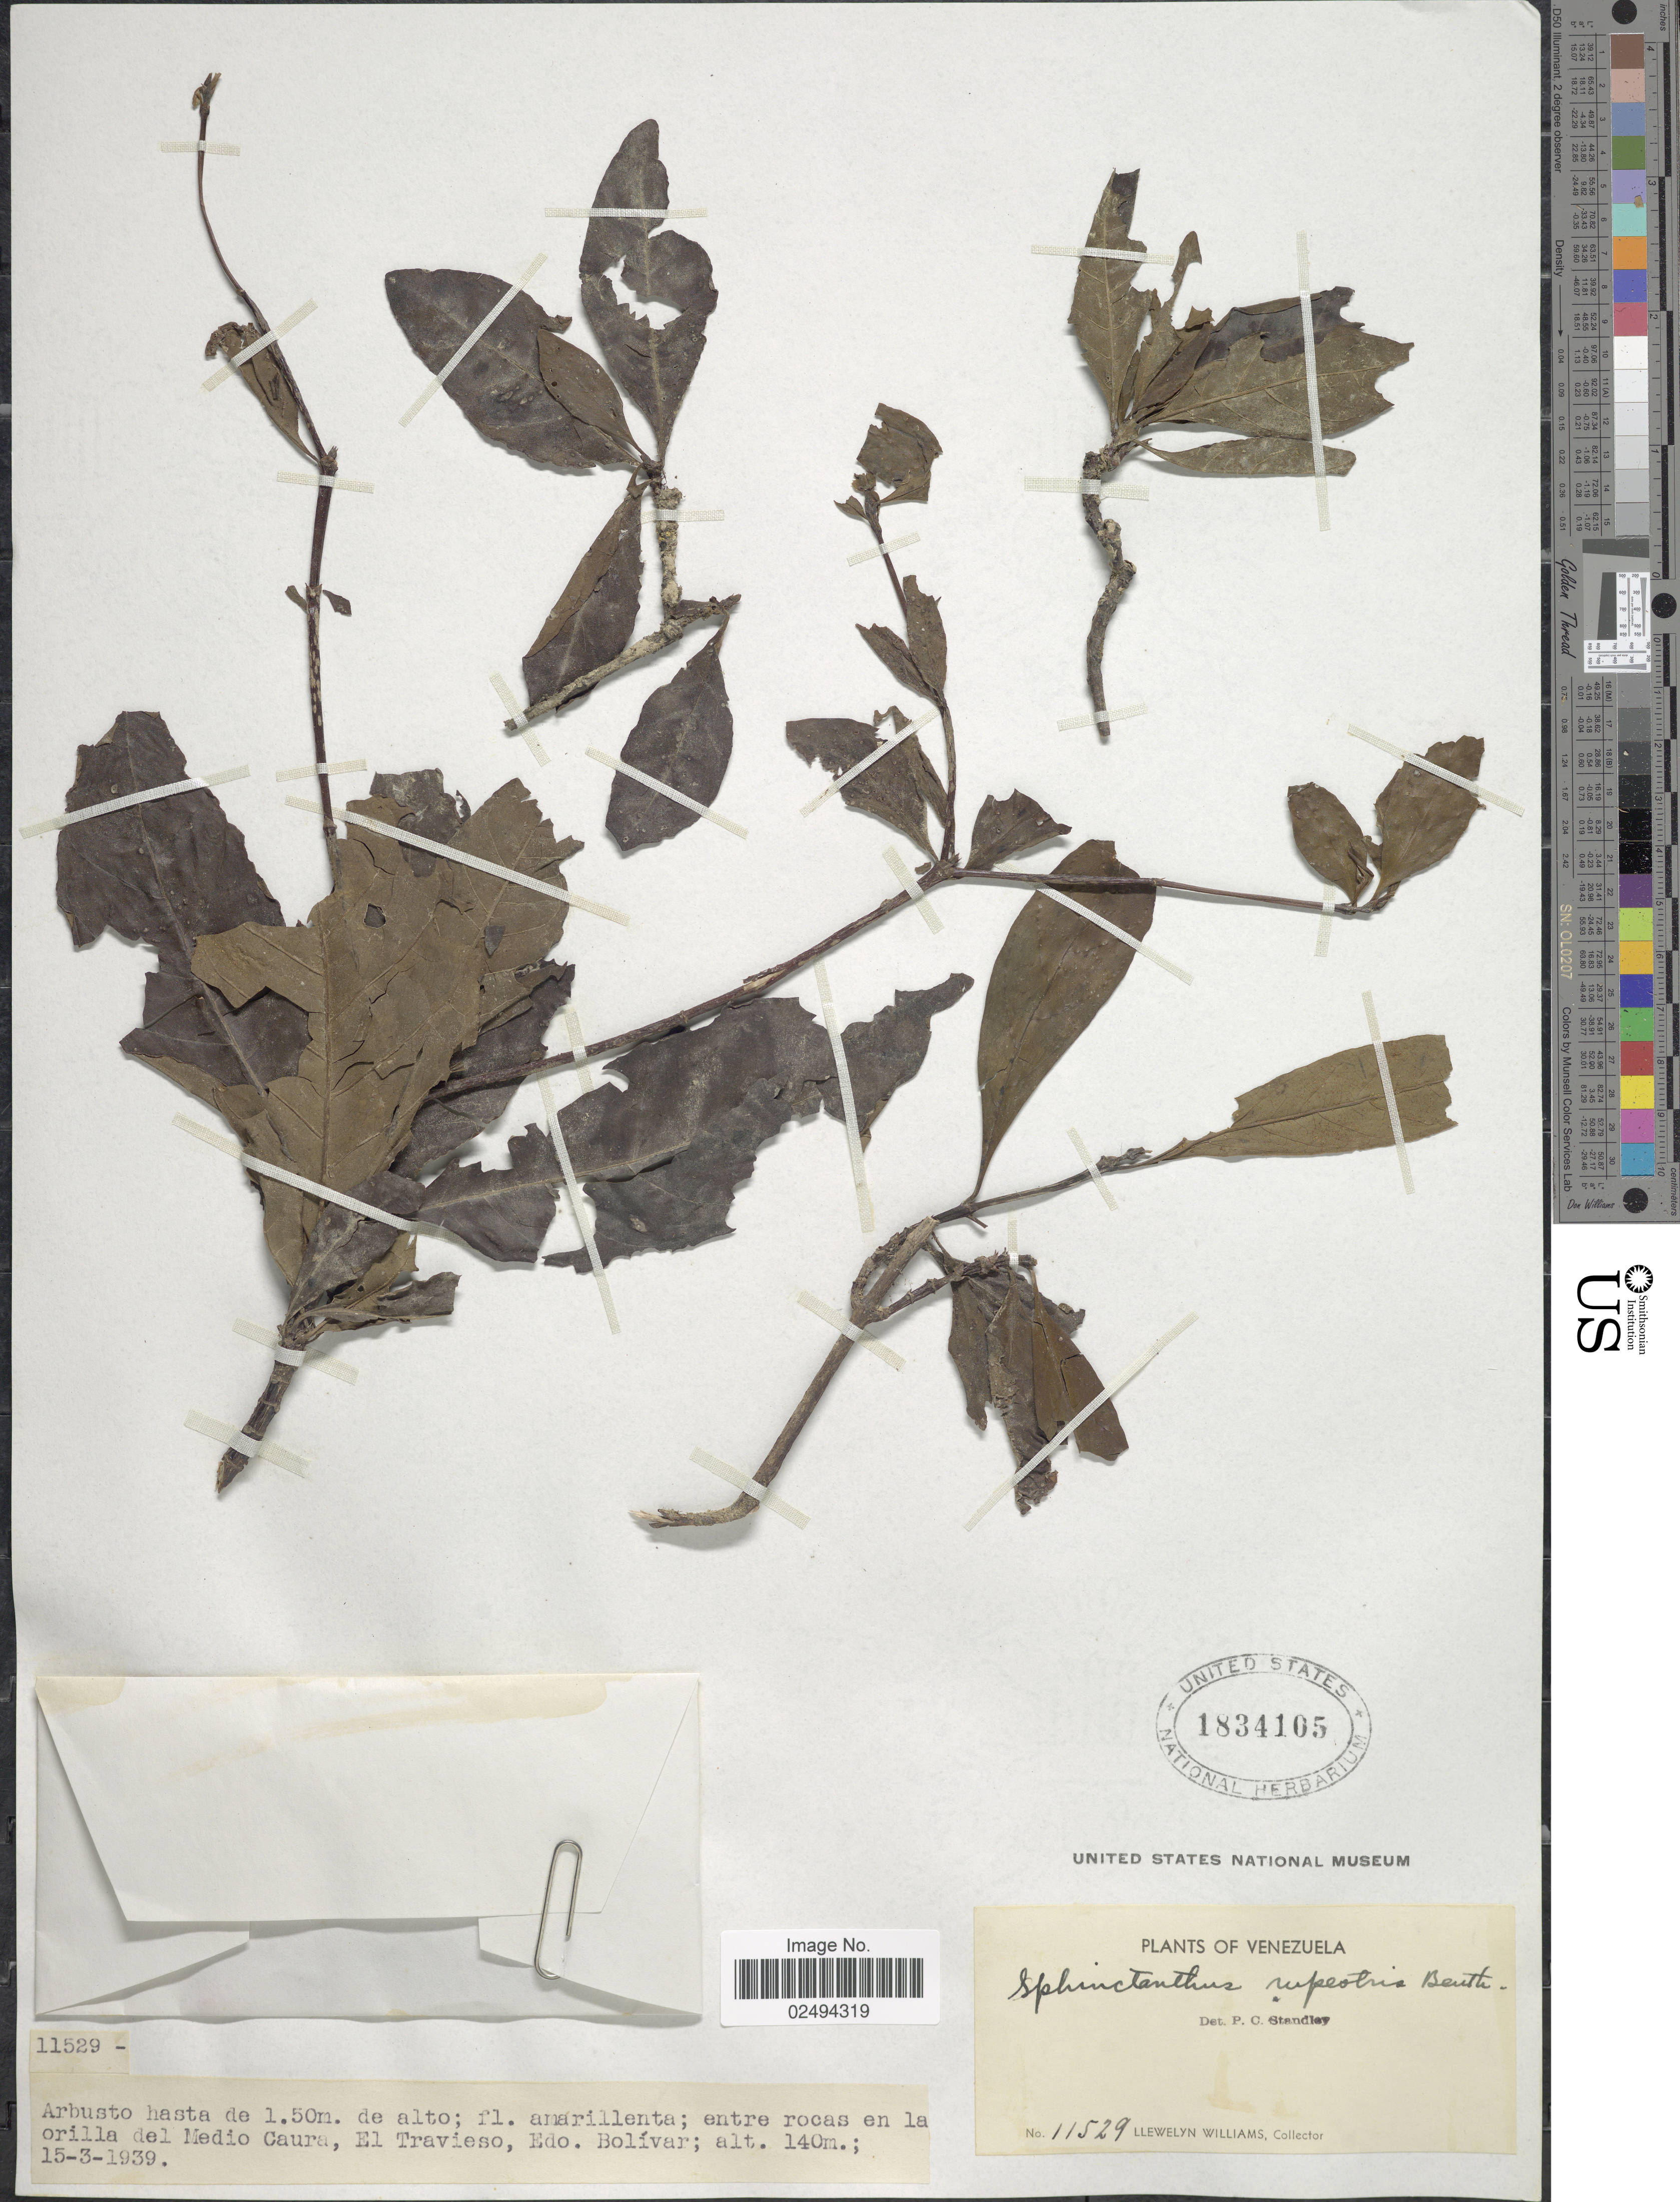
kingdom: Plantae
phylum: Tracheophyta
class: Magnoliopsida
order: Gentianales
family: Rubiaceae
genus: Sphinctanthus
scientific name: Sphinctanthus striiflorus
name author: (DC.) Hook. f. ex K. Schum.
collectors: Ll. Williams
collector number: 11529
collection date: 1939-03-15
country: Venezuela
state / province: Bolivar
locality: Entre roca en la orilla del Medio Caura, El Travieso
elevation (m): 140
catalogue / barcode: US 1834105